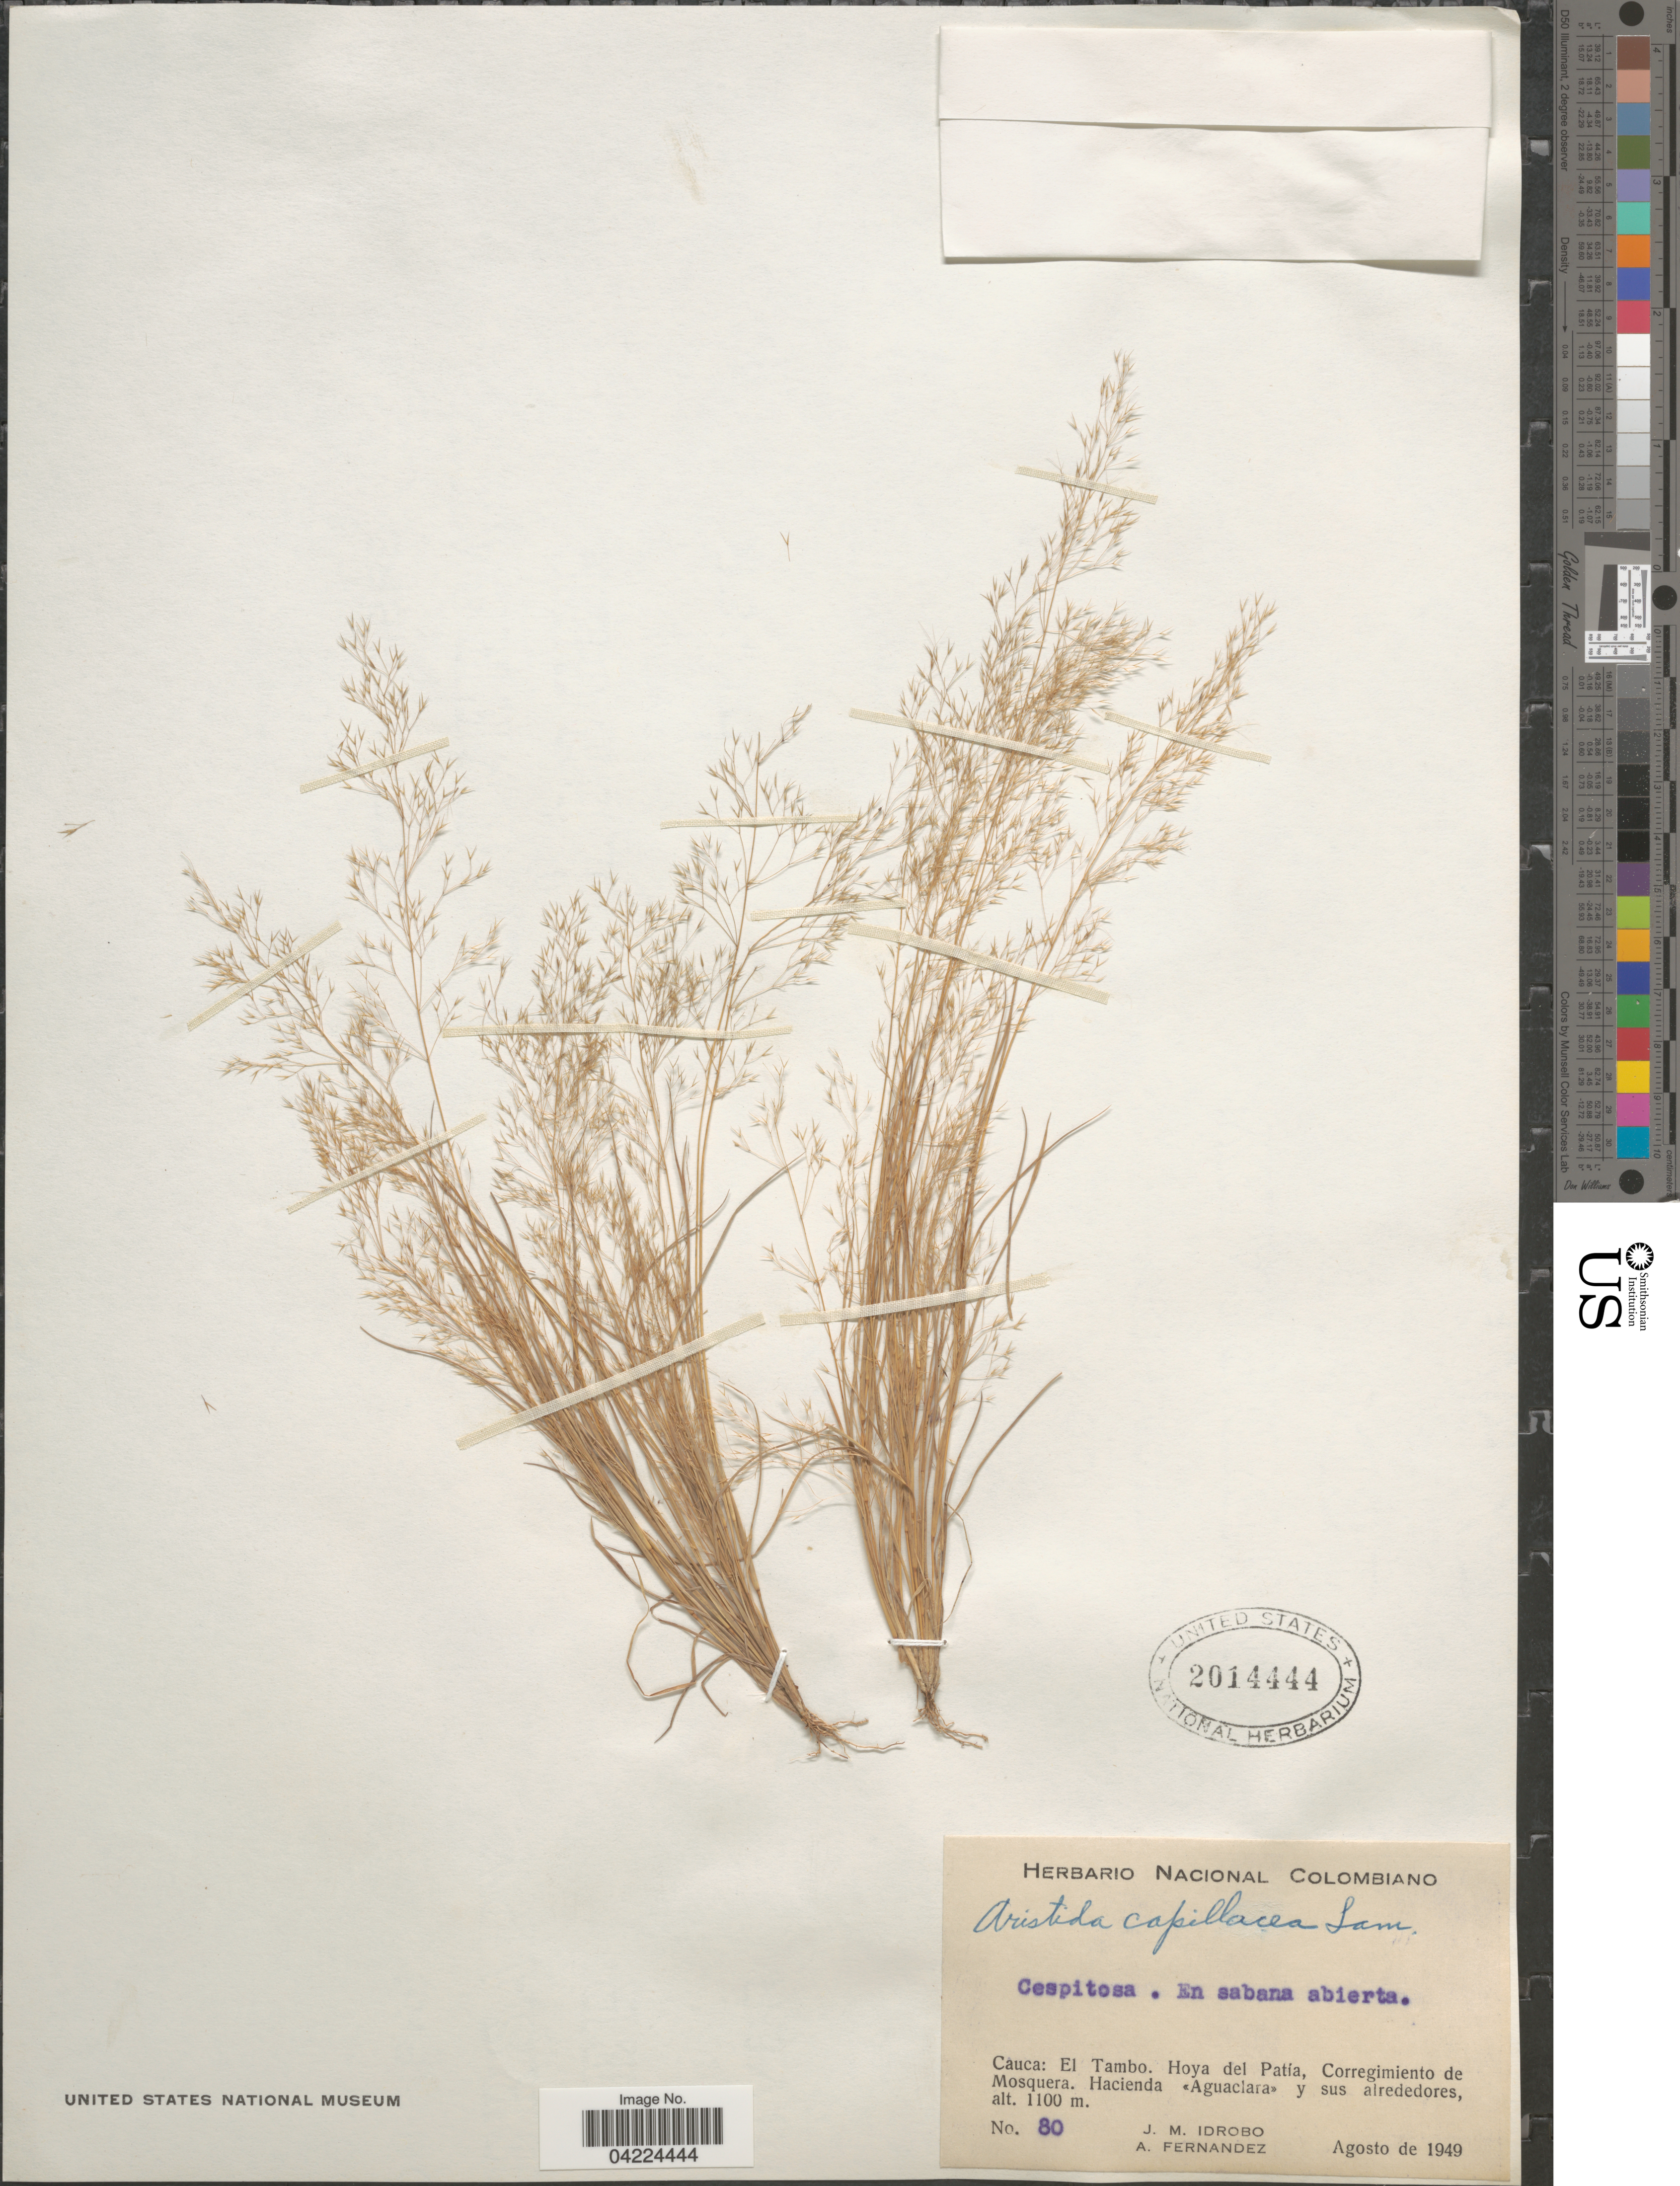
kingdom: Plantae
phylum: Tracheophyta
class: Liliopsida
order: Poales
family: Poaceae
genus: Aristida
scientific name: Aristida capillacea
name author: Lam.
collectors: J. M. Idrobo & A. Fernandez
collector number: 80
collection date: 1949-08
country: Colombia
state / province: Cauca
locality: El Tambo. Hoya del Patía, Corregimiento de Mosquera. Hacienda «Aguaclara» y sus alrededores.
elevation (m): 1100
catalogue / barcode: US 2014444